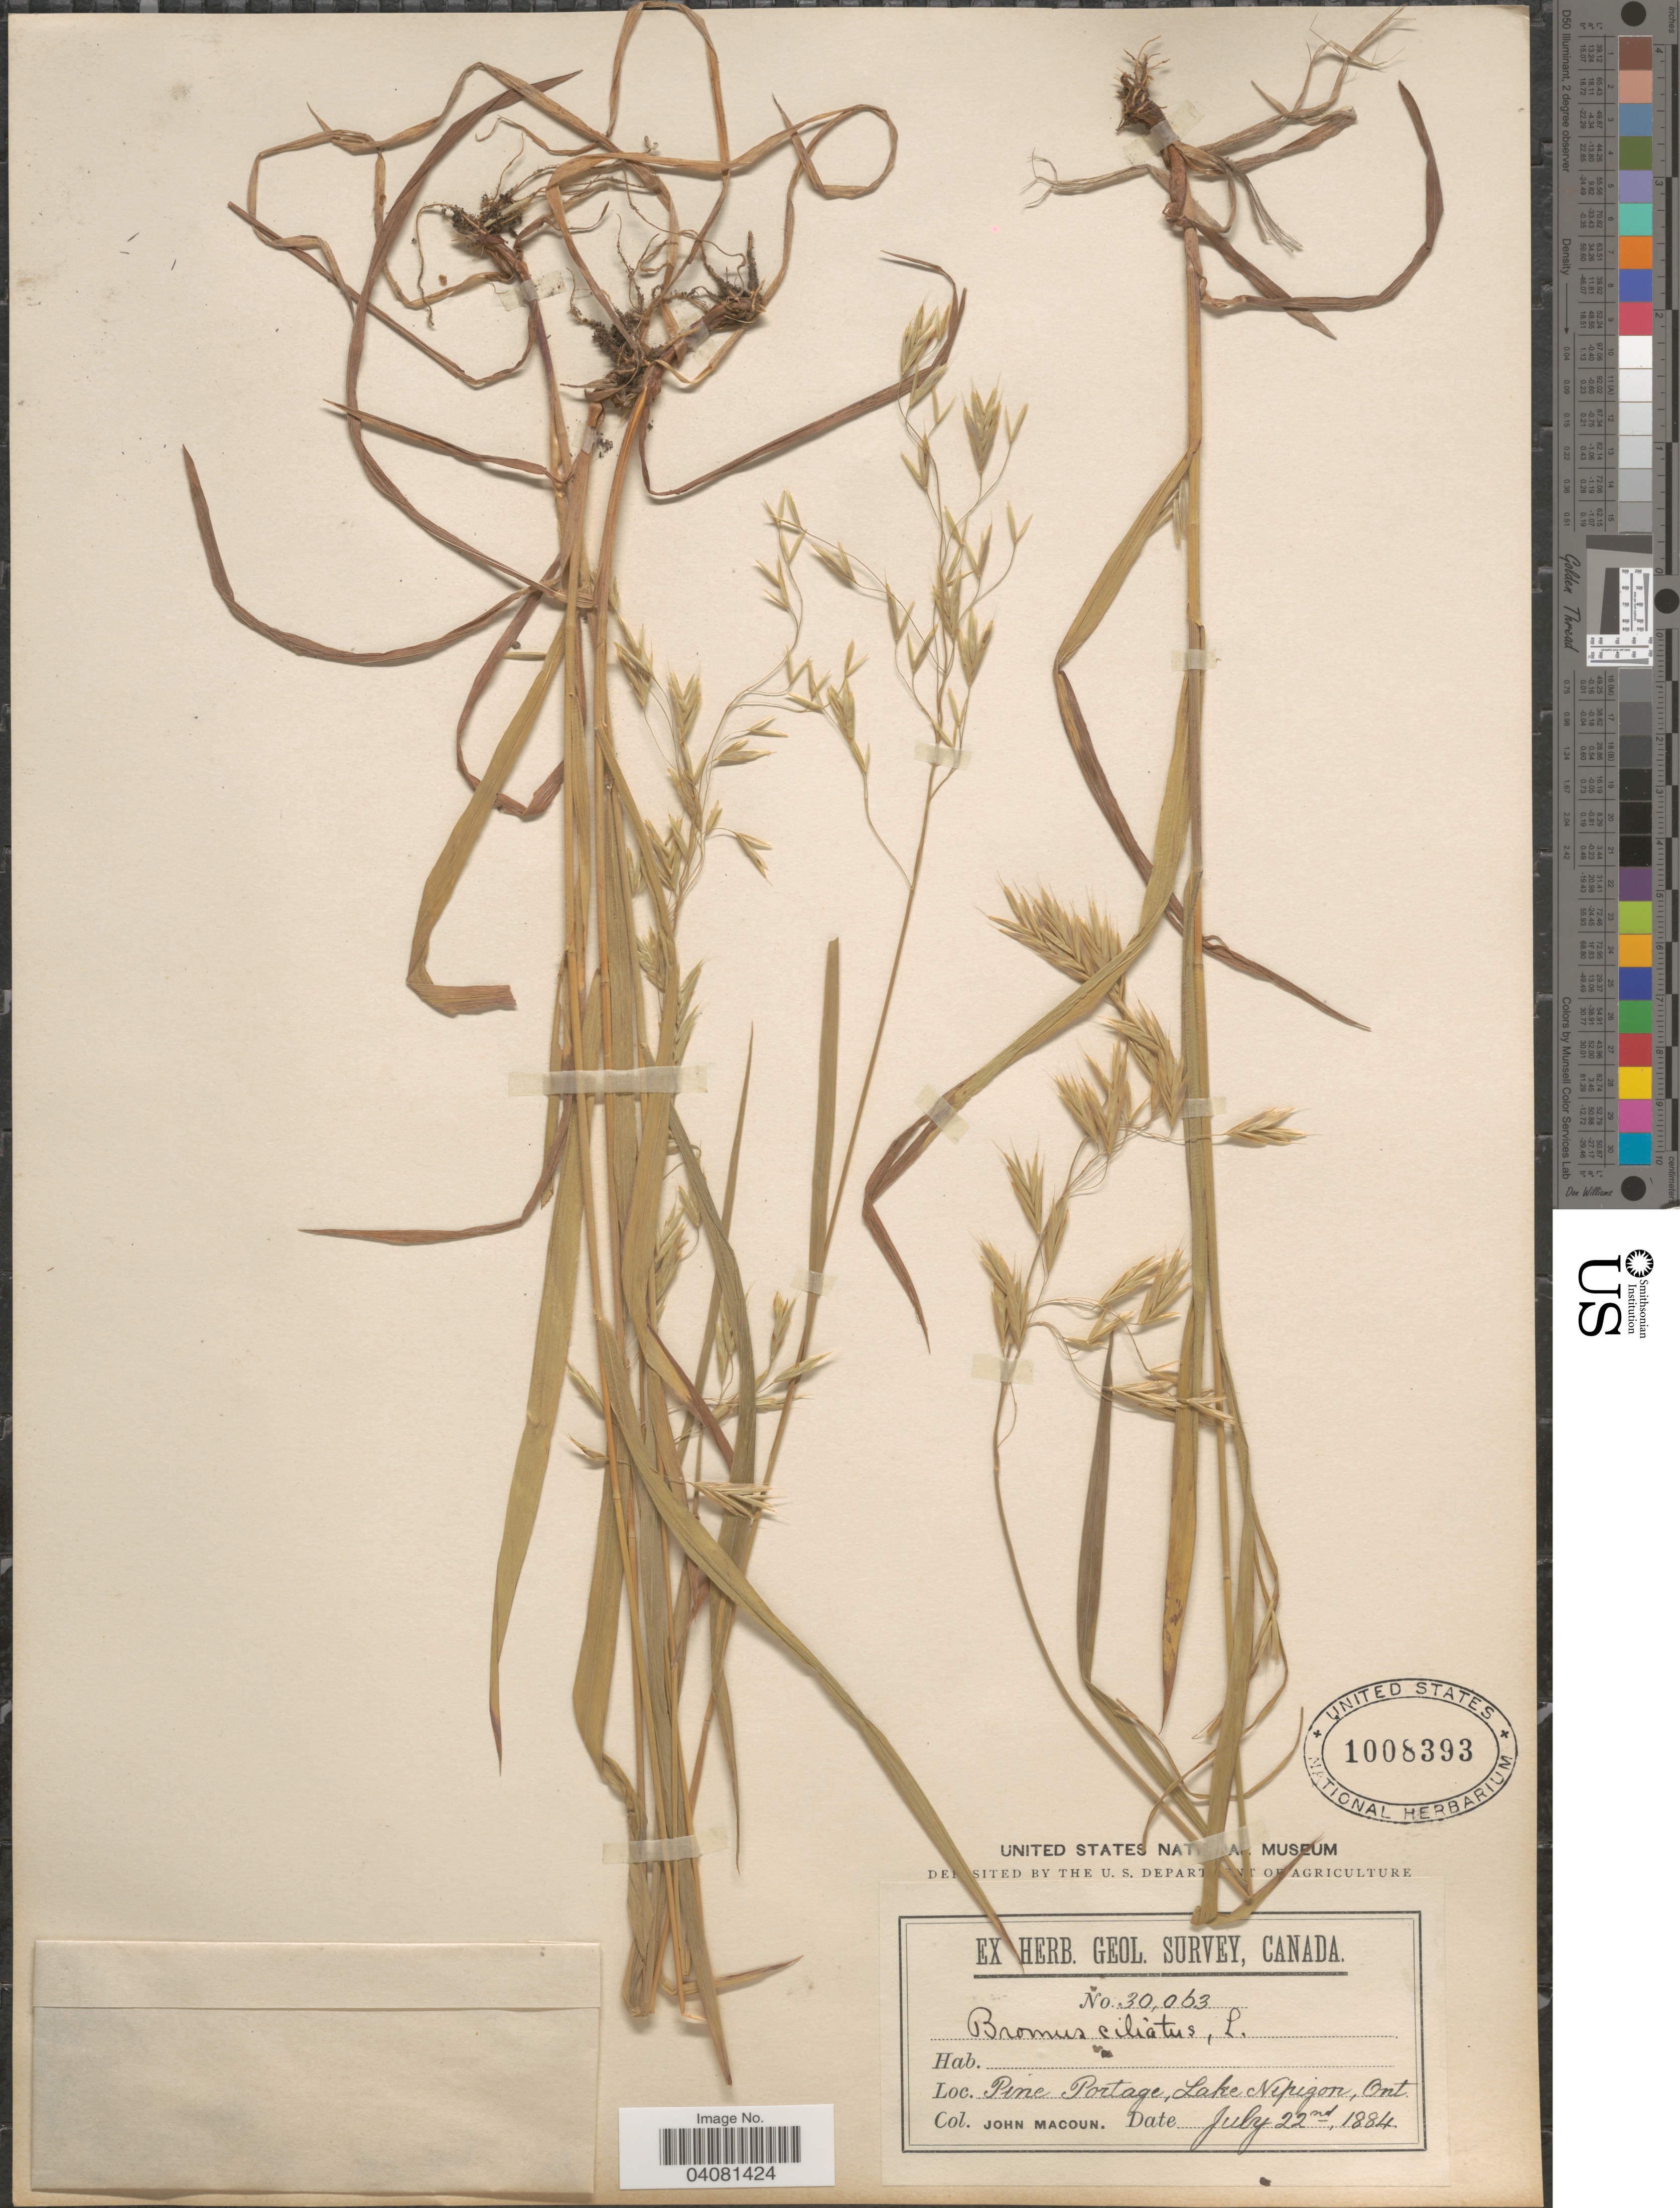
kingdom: Plantae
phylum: Tracheophyta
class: Liliopsida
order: Poales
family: Poaceae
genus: Bromus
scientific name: Bromus ciliatus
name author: L.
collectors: J. Macoun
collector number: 30063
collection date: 1884-07-22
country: Canada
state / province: Ontario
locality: Herb. Geol. Survey, Canada. Pine Portage, Lake Nipigon.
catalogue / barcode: US 1008393